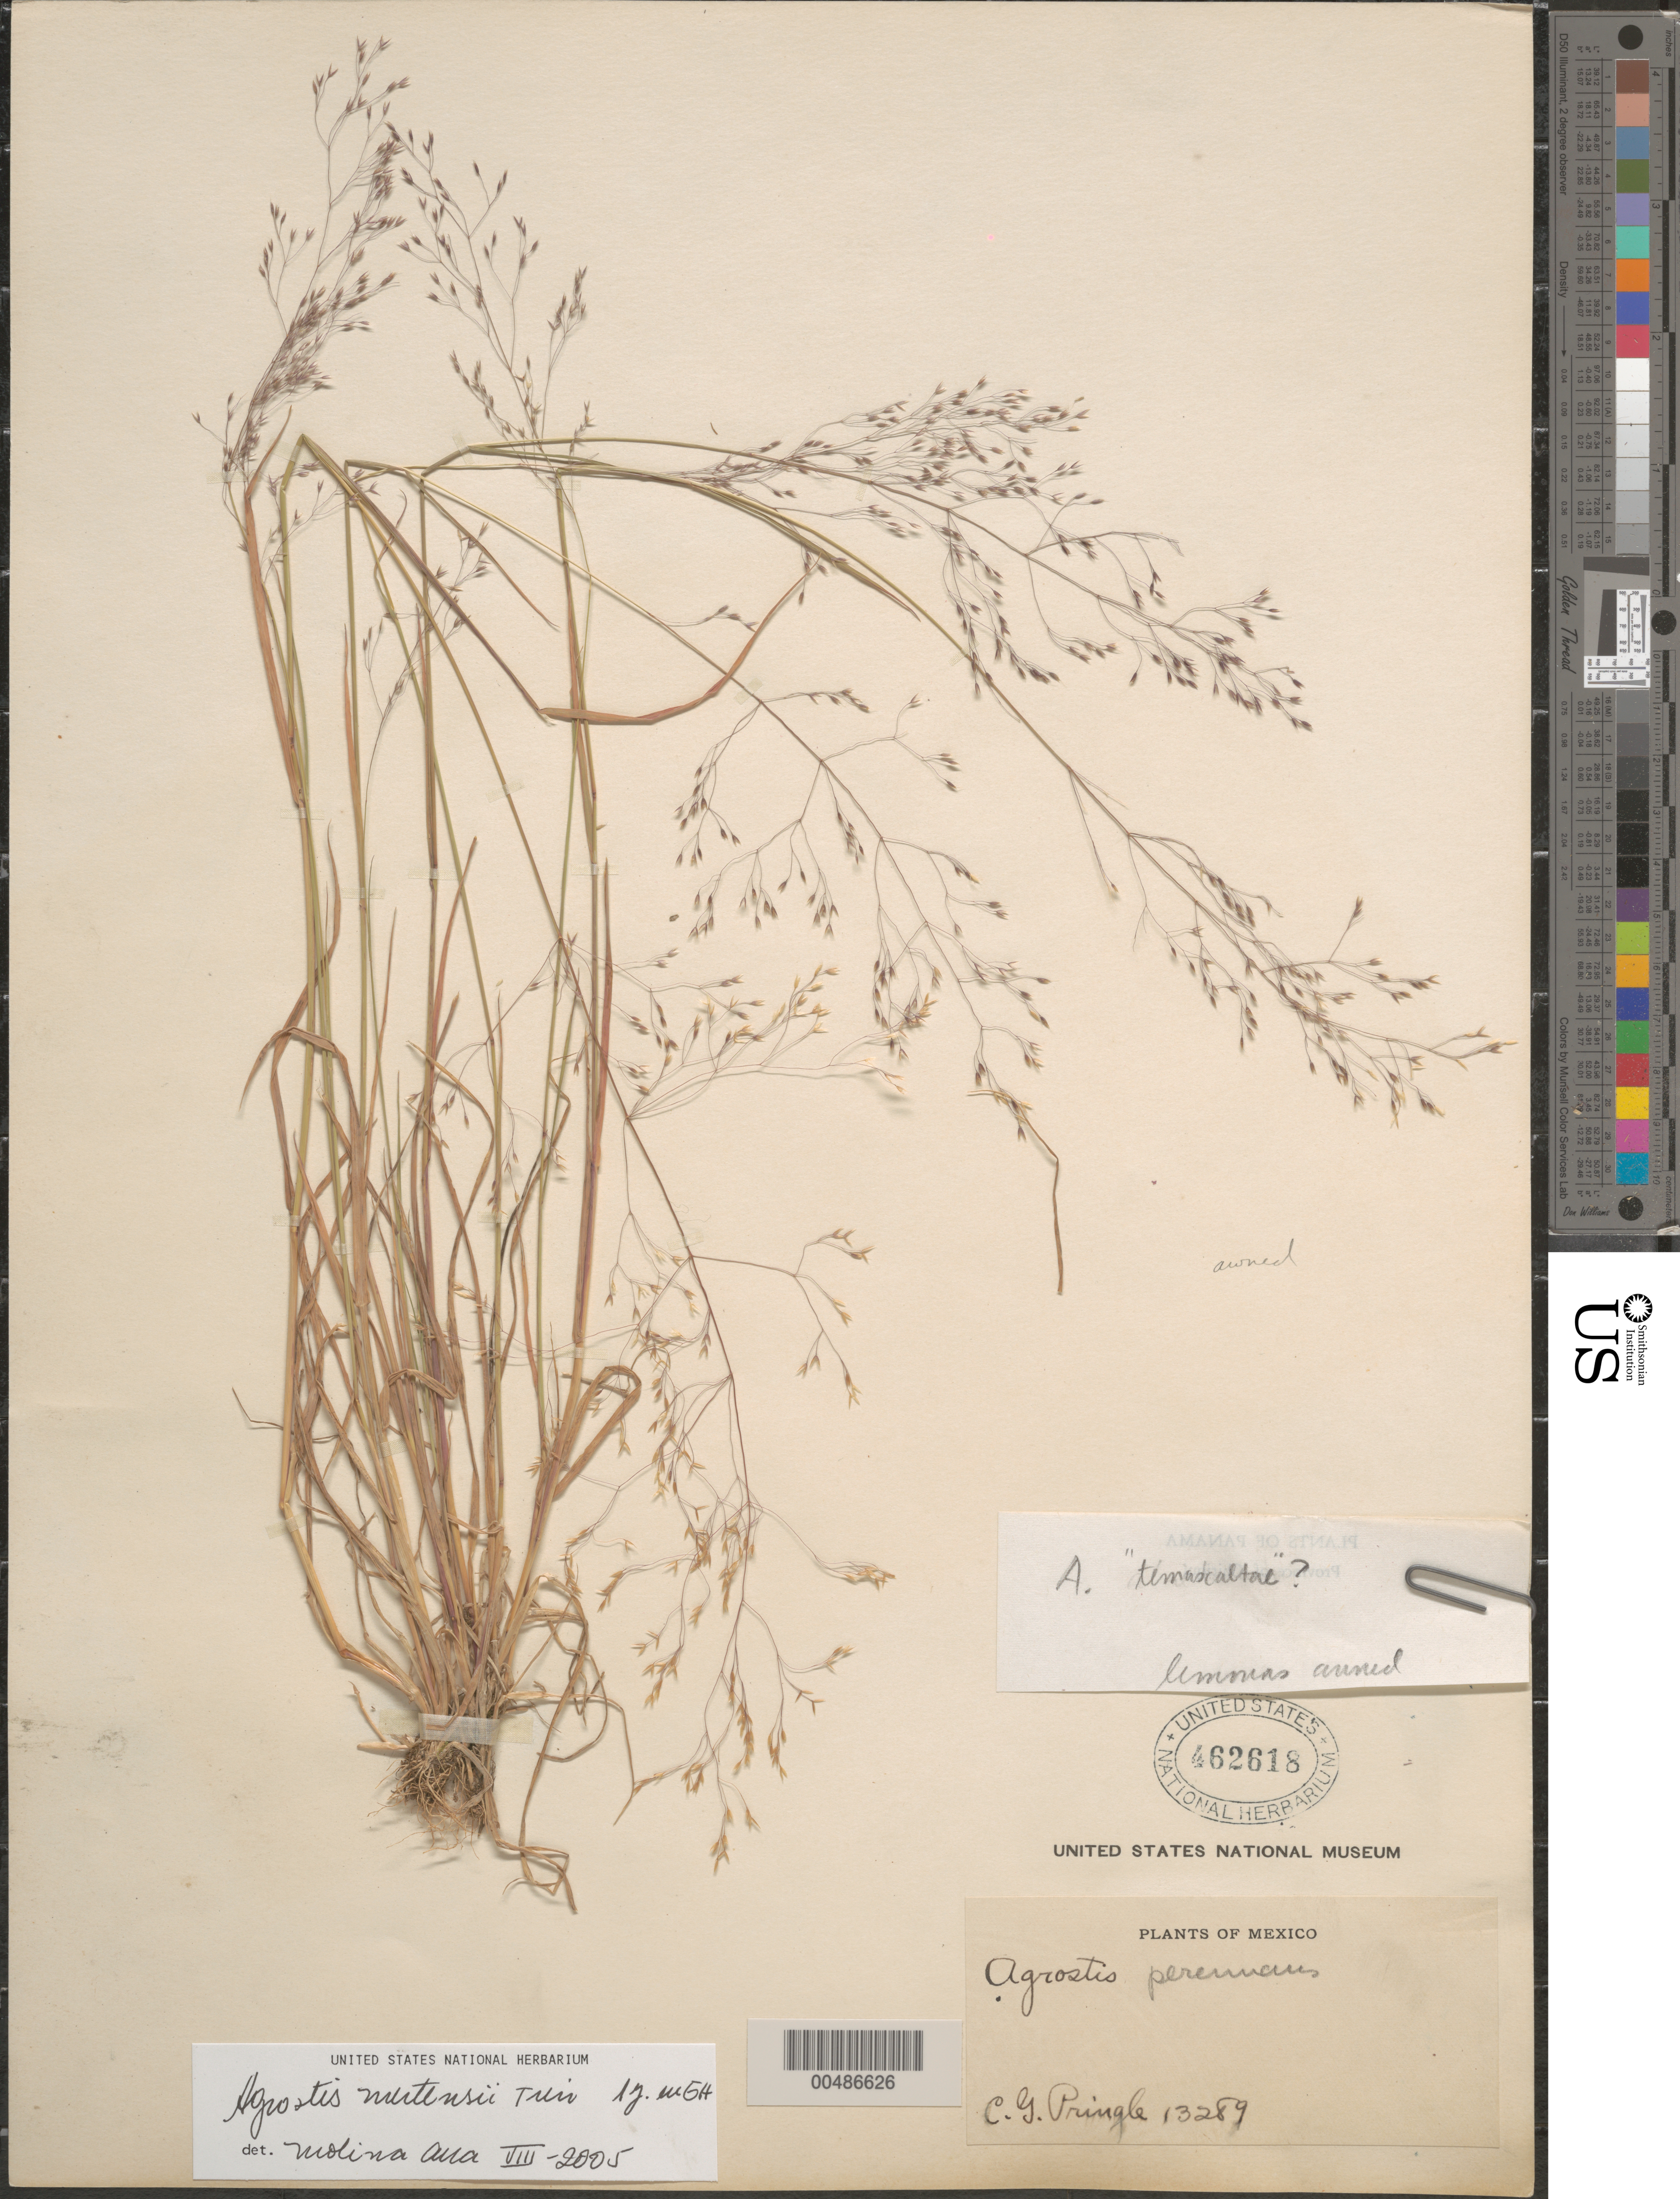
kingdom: Plantae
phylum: Tracheophyta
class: Liliopsida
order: Poales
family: Poaceae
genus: Agrostis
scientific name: Agrostis perennans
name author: (Walter) Tuck.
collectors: C. G. Pringle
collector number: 13289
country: Mexico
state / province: Durango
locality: San Ramon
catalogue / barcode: US 462618